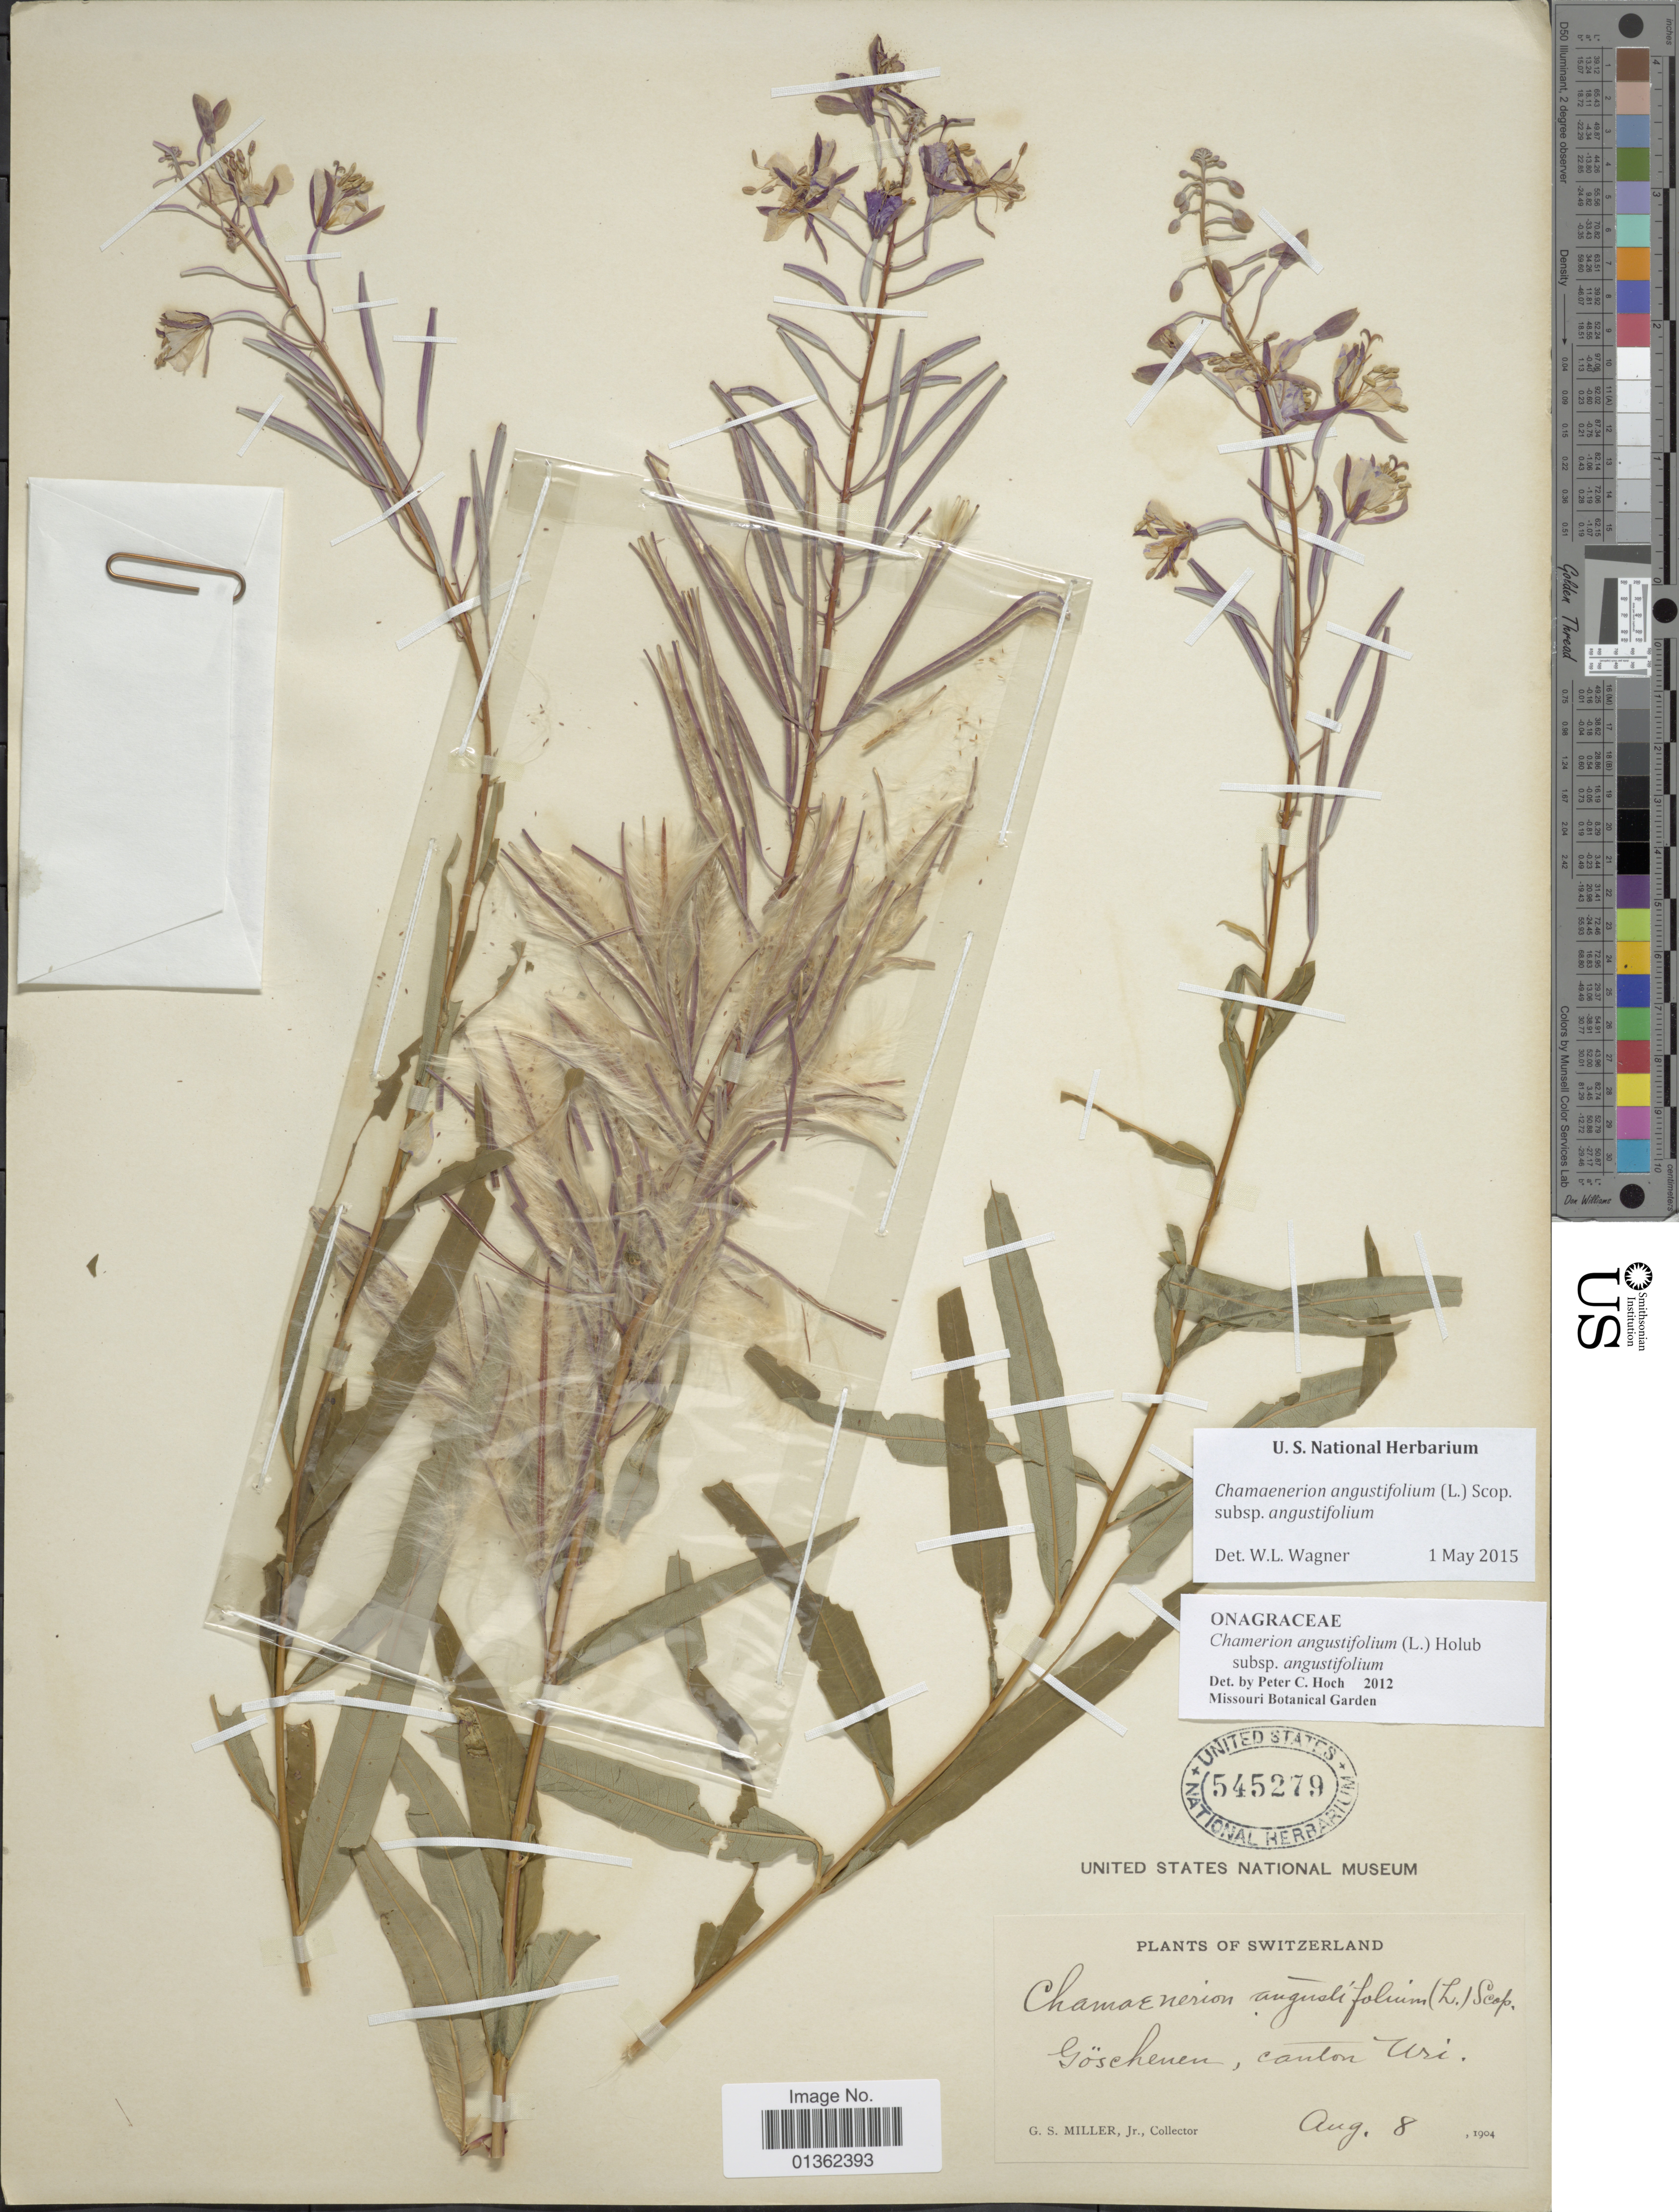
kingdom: Plantae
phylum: Tracheophyta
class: Magnoliopsida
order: Myrtales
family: Onagraceae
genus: Chamaenerion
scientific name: Chamaenerion angustifolium subsp. angustifolium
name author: (L.) Scop.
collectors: G. S. Miller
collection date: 1904-08-08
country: Switzerland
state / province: Uri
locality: Göschenen.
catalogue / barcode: US 545279